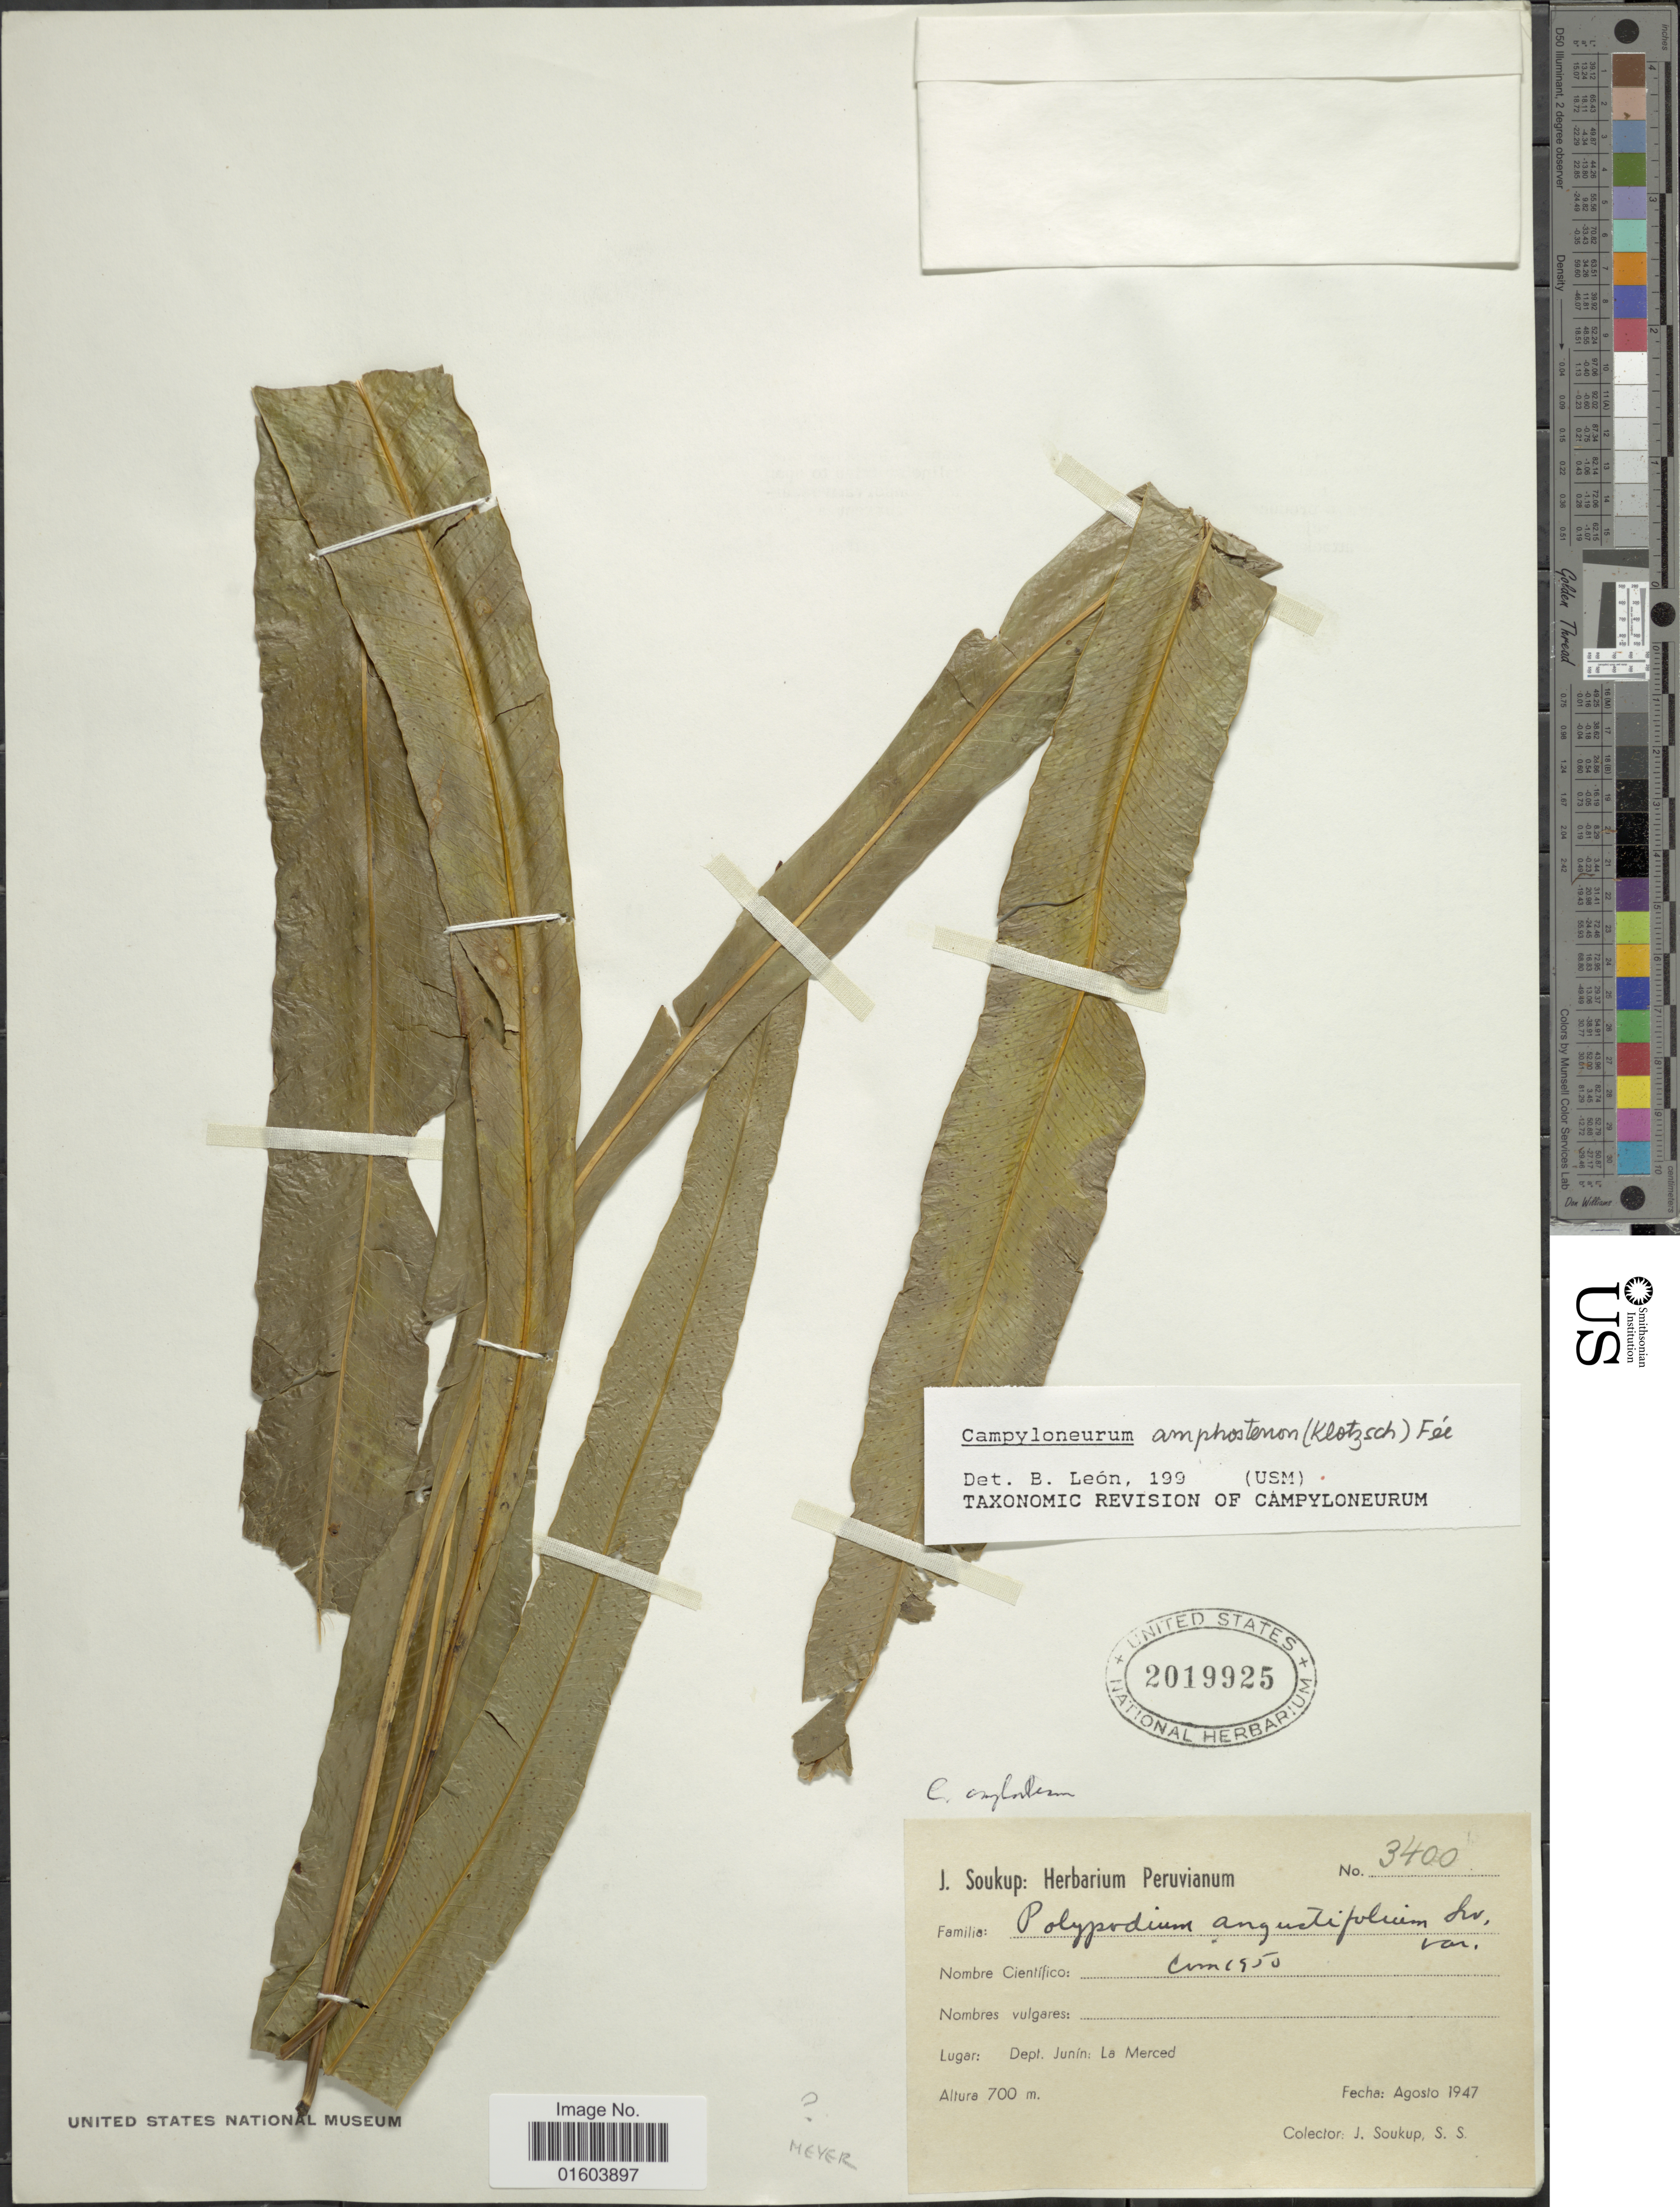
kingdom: Plantae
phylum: Tracheophyta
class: Polypodiopsida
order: Polypodiales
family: Polypodiaceae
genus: Campyloneurum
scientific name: Campyloneurum amphostenon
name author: (Kunze ex Klotzsch) Fée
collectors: J. Soukop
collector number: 3400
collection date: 1947-08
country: Peru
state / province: Junín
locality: Dept. Junin: La Merced.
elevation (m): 700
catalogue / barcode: US 2019925